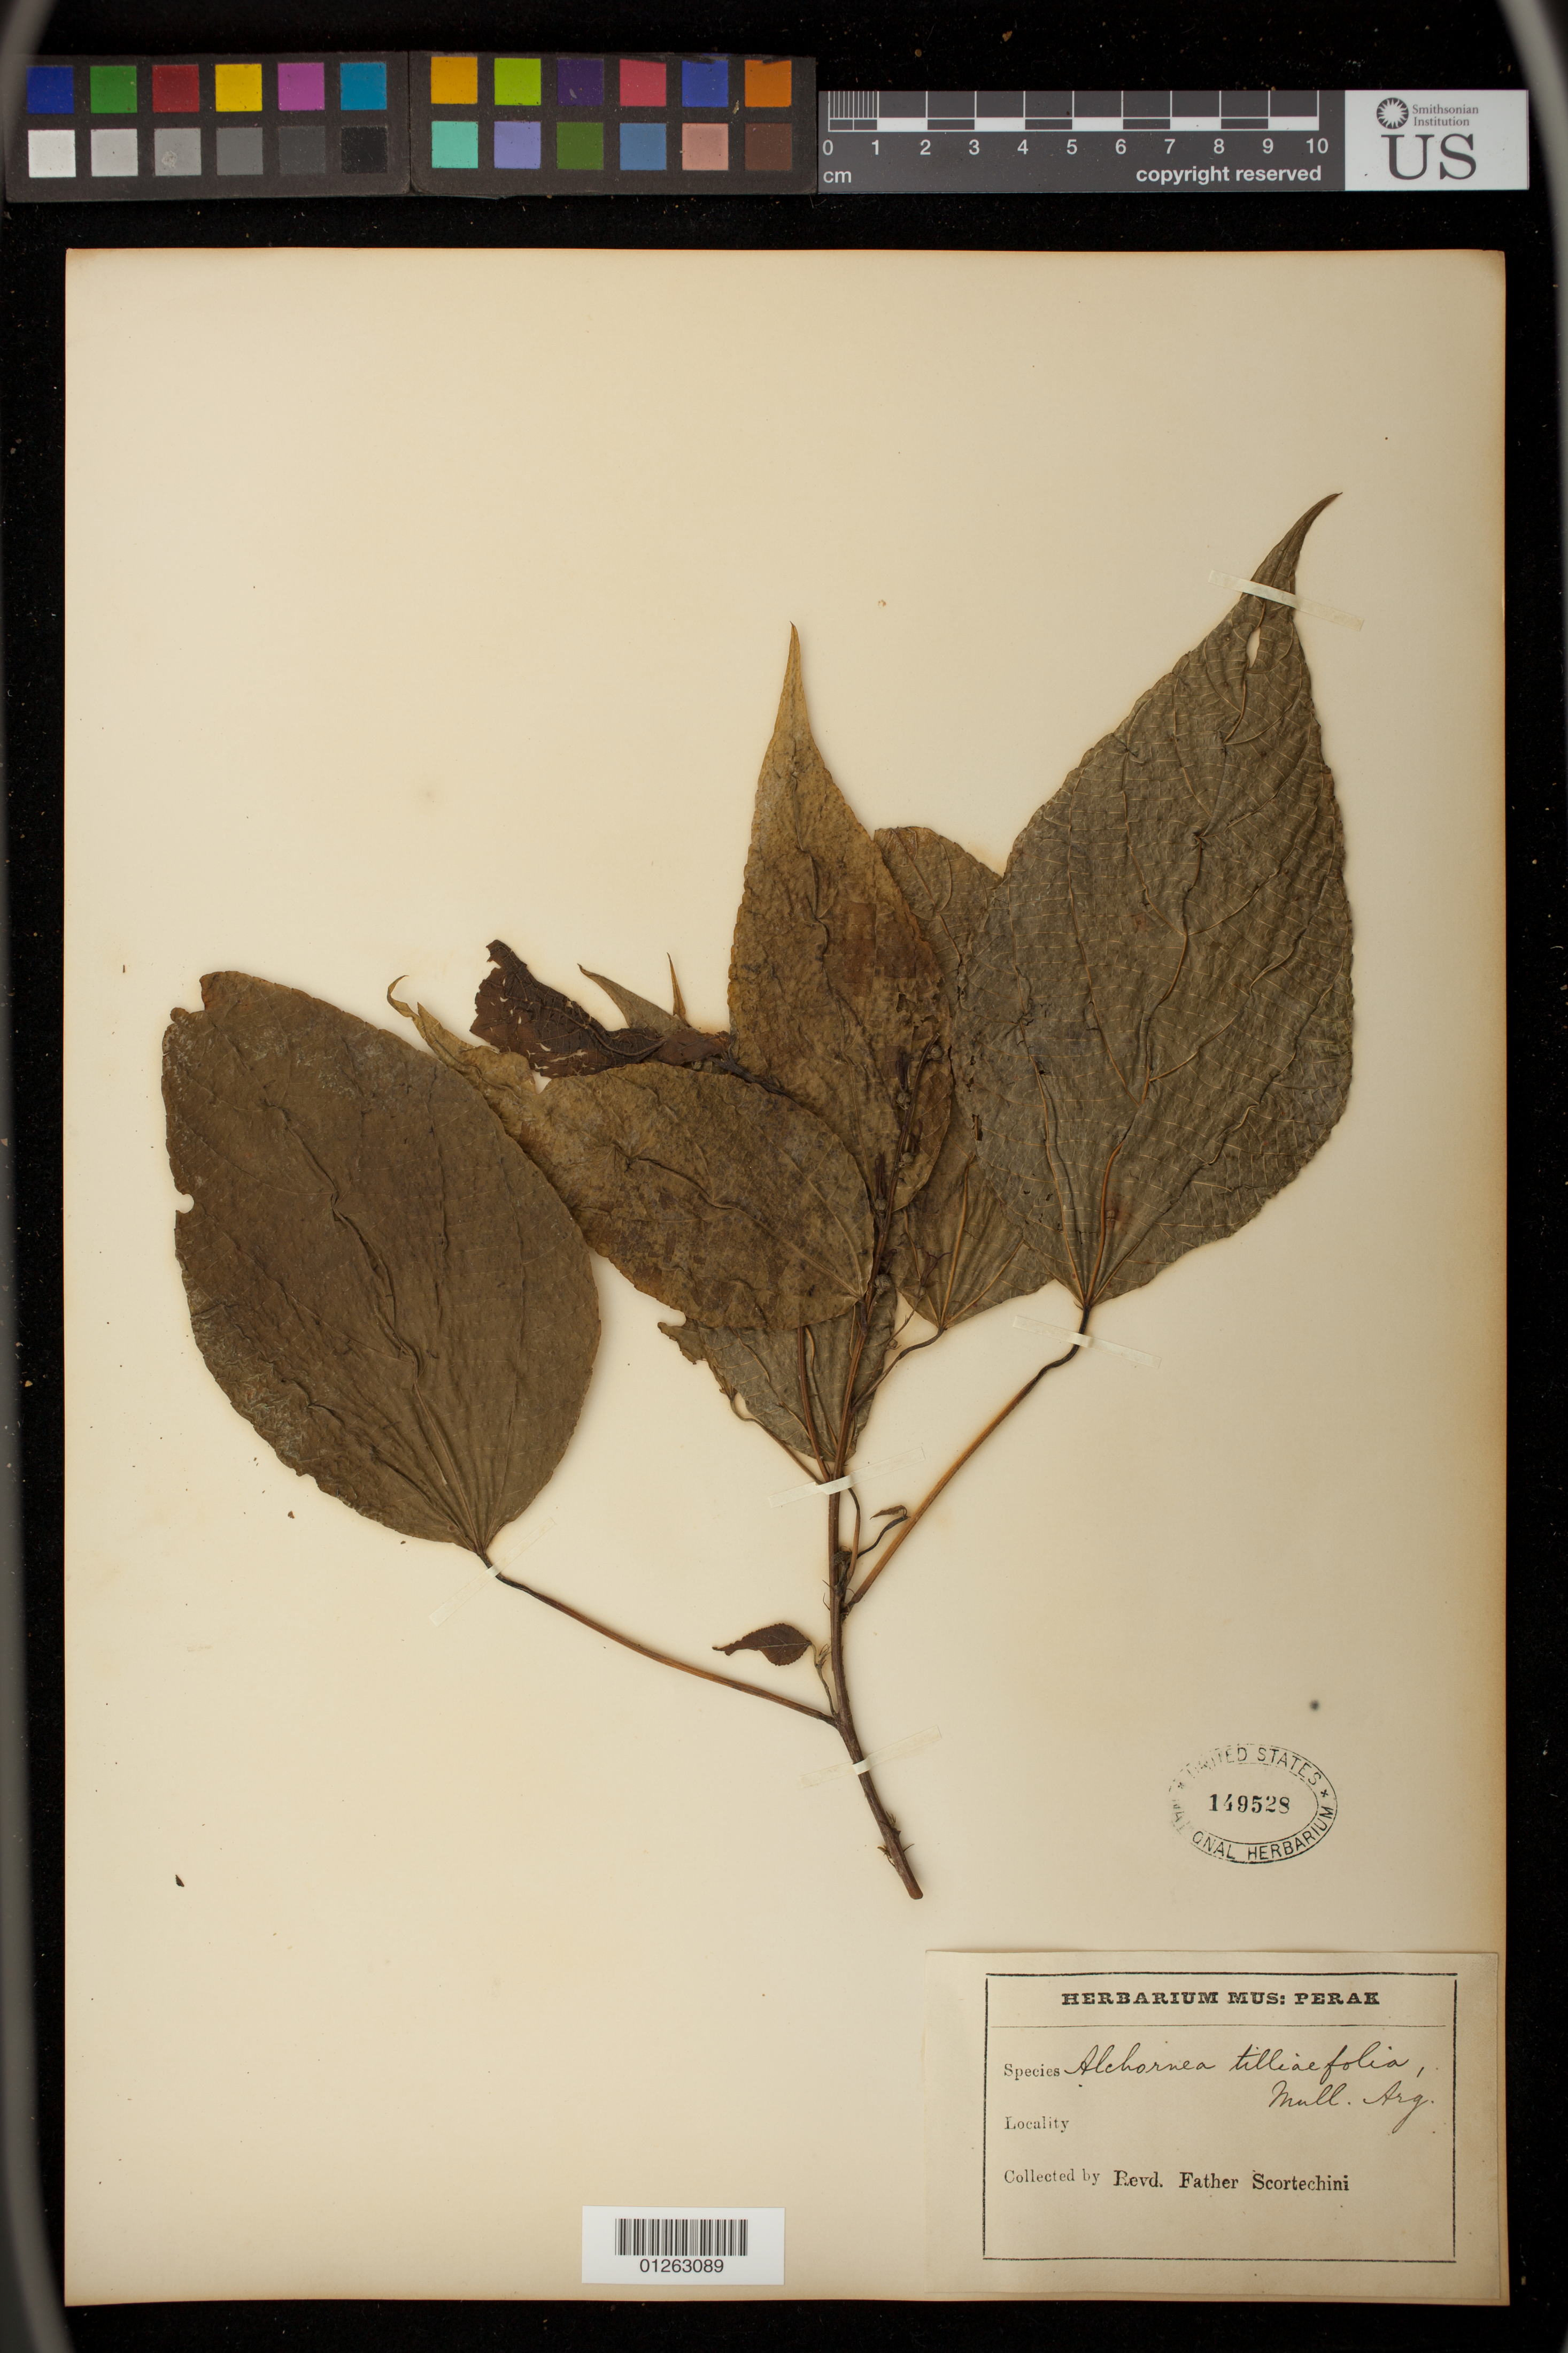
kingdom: Plantae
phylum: Tracheophyta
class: Magnoliopsida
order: Malpighiales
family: Euphorbiaceae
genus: Alchornea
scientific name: Alchornea sp.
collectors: B. Scortechini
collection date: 1884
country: Malaysia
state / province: East Nusa Tenggara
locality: Perak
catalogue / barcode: US 149528